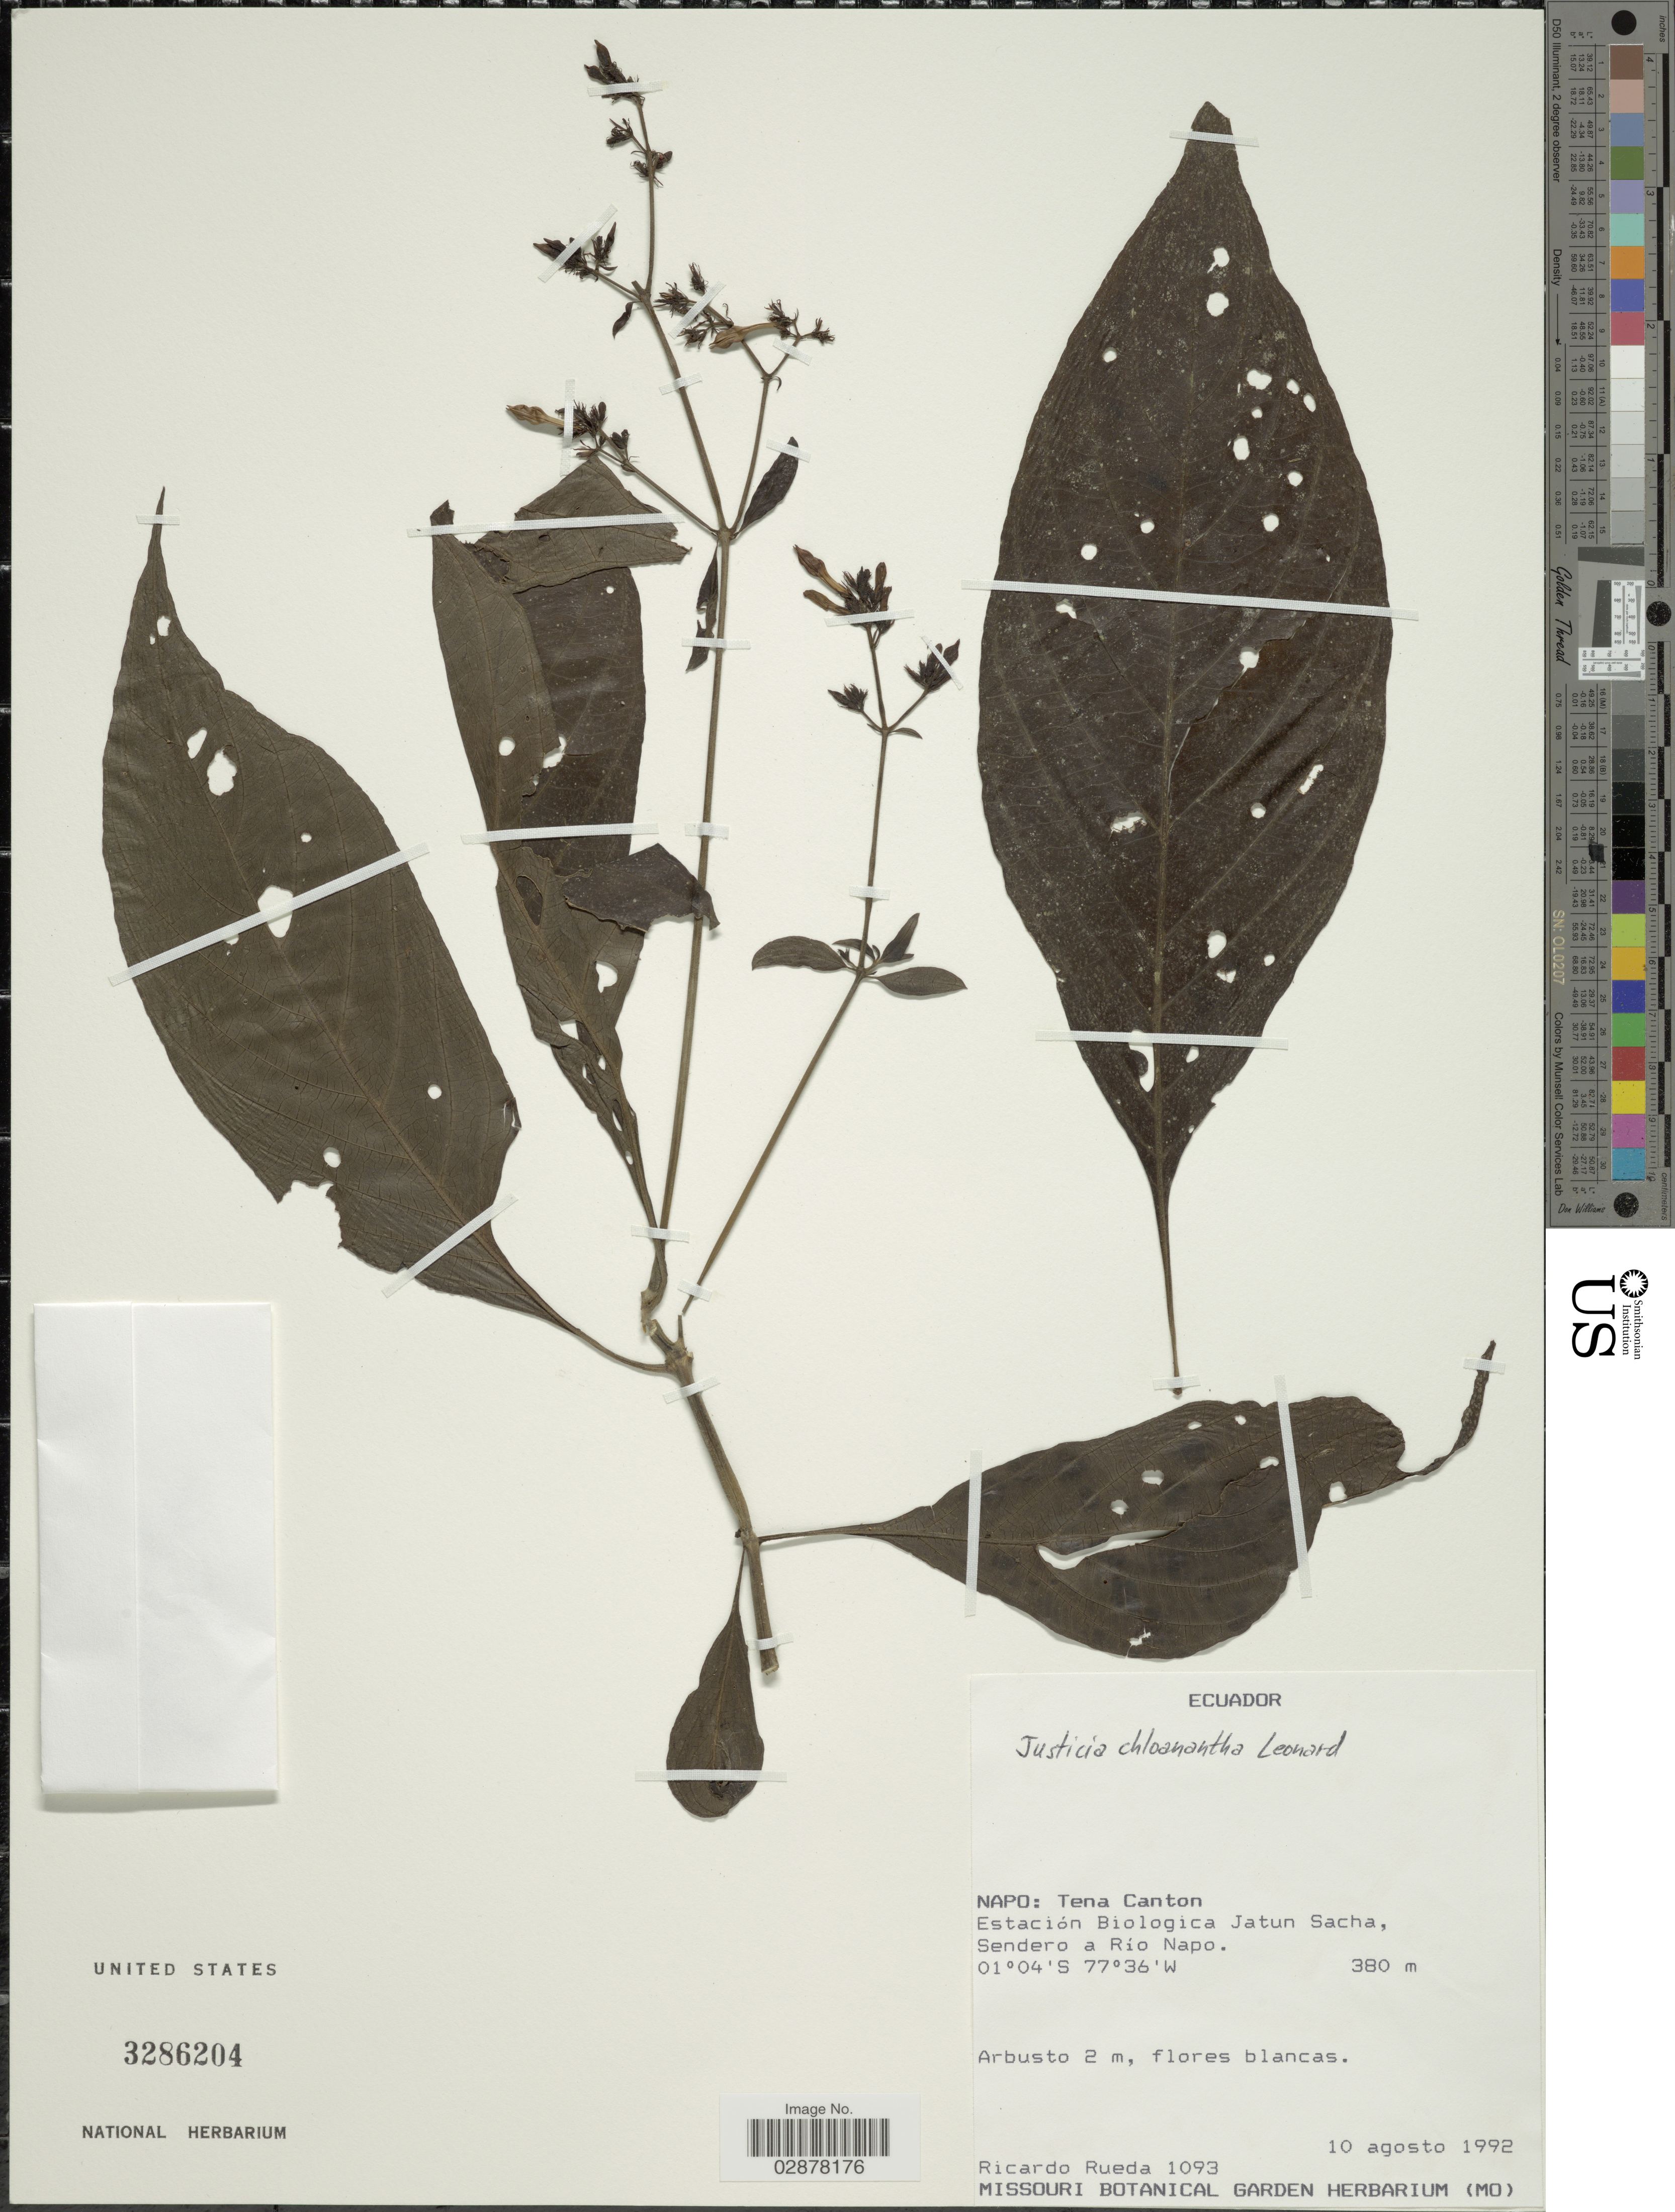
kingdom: Plantae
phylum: Tracheophyta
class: Magnoliopsida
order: Lamiales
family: Acanthaceae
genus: Justicia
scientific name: Justicia chloanantha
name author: Leonard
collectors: R. Rueda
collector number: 1093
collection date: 1992-08-10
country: Ecuador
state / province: Napo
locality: Tena Canton, Estación Biologica Jatun Sacha, Sendero a Río Napo.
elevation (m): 380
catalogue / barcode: US 3286204